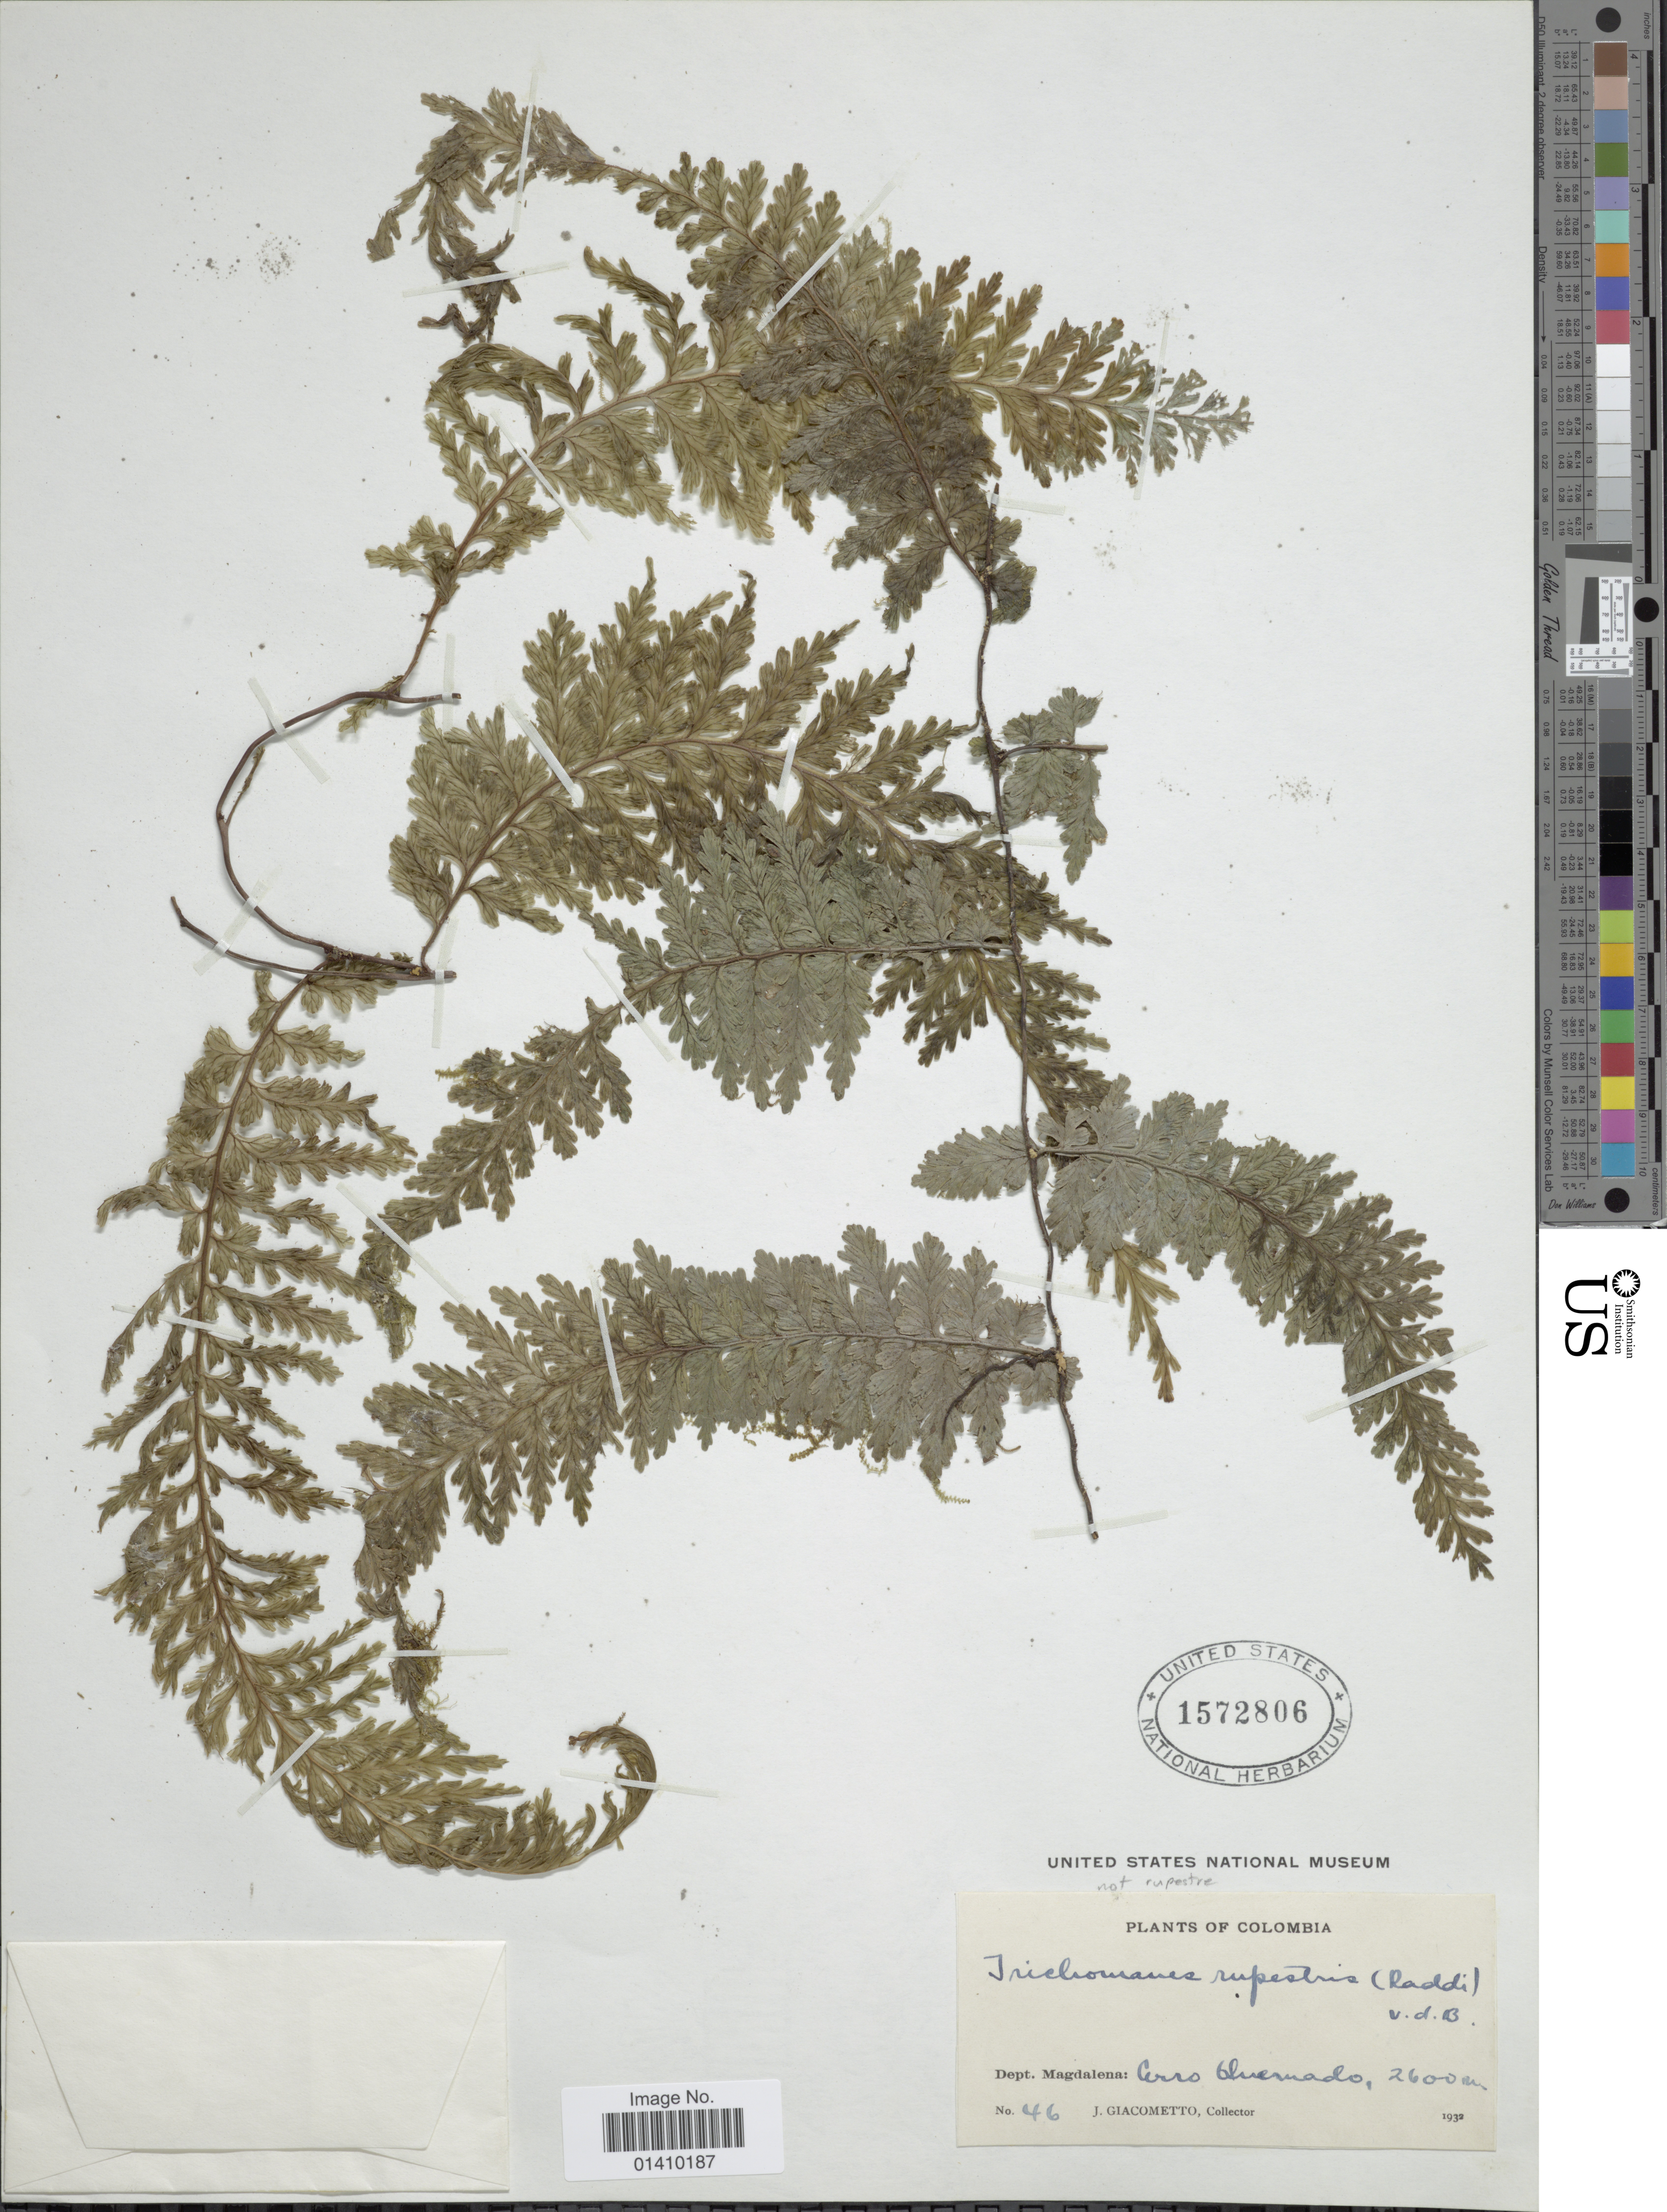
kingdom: Plantae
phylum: Tracheophyta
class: Polypodiopsida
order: Hymenophyllales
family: Hymenophyllaceae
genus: Polyphlebium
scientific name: Polyphlebium sp.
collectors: J. Giacometto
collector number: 46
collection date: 1932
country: Colombia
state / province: Magdalena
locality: Cerro Huernado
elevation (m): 2600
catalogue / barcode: US 1572803